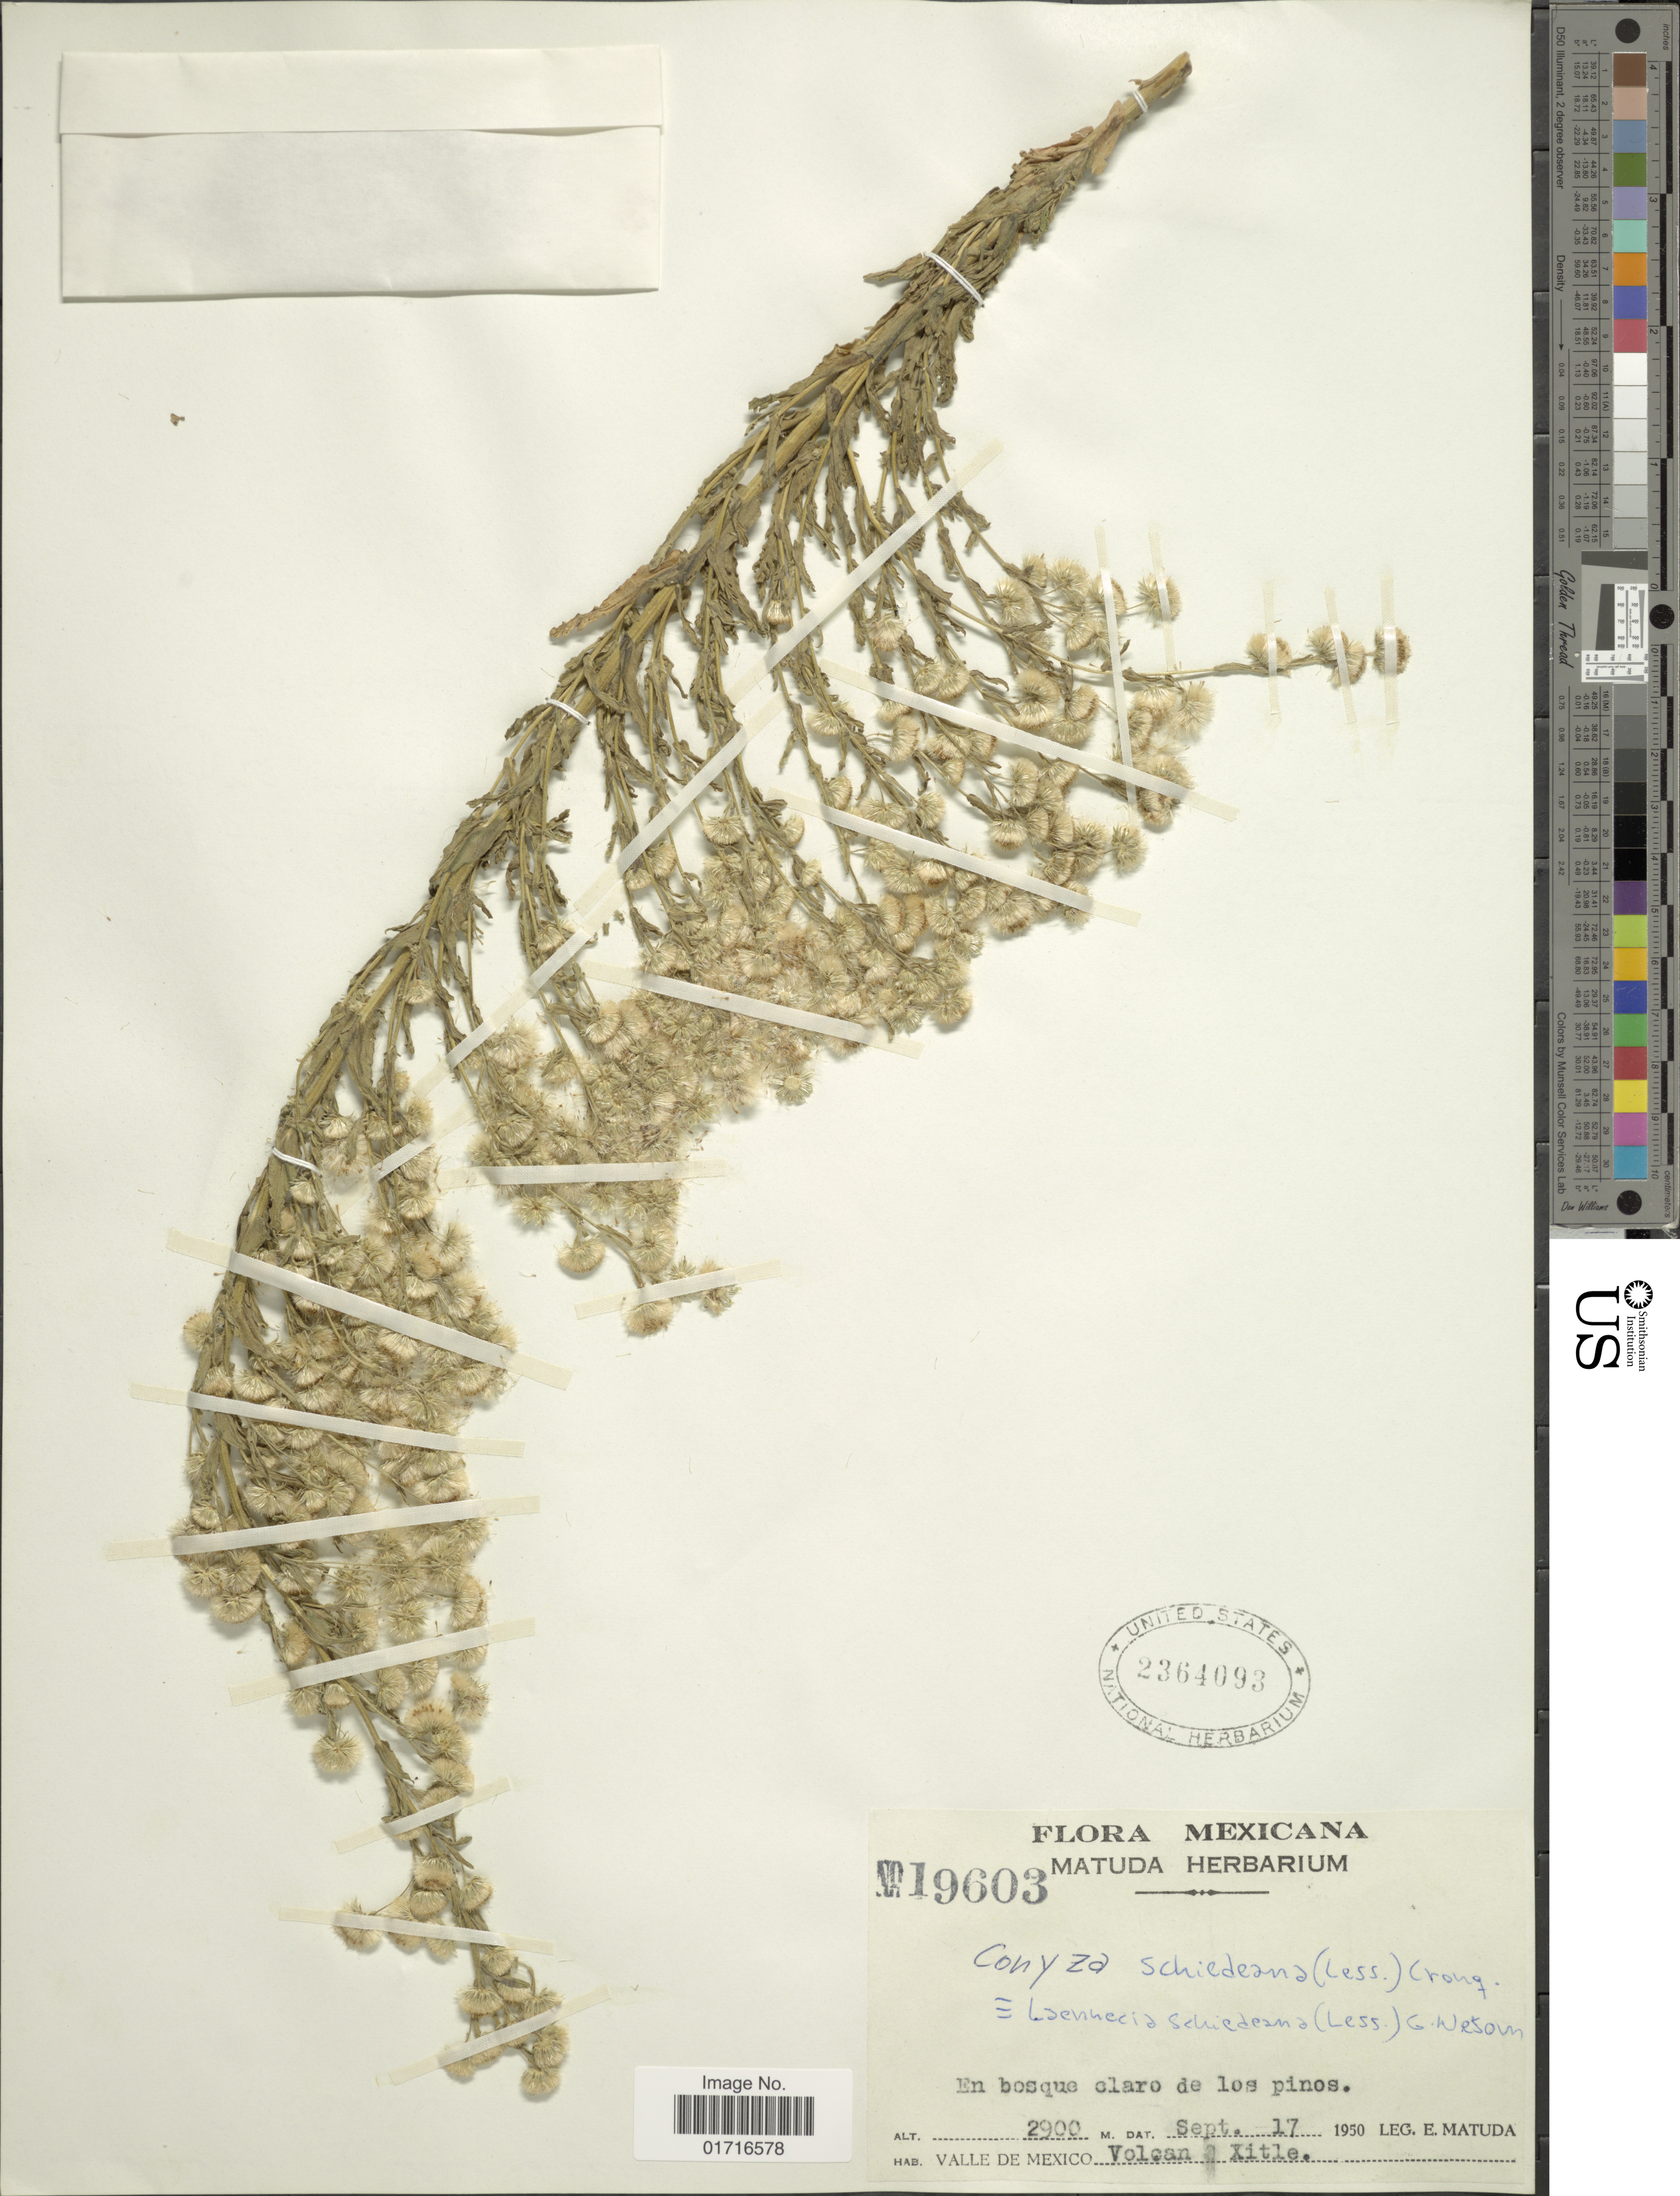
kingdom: Plantae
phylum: Tracheophyta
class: Magnoliopsida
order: Asterales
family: Asteraceae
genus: Conyza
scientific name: Conyza schiedeana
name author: (Less.) Cronq.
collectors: E. Matuda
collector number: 19603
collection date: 1950-09-17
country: Mexico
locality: Valle de Mexico, Volcan Xitle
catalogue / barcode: US 2364093